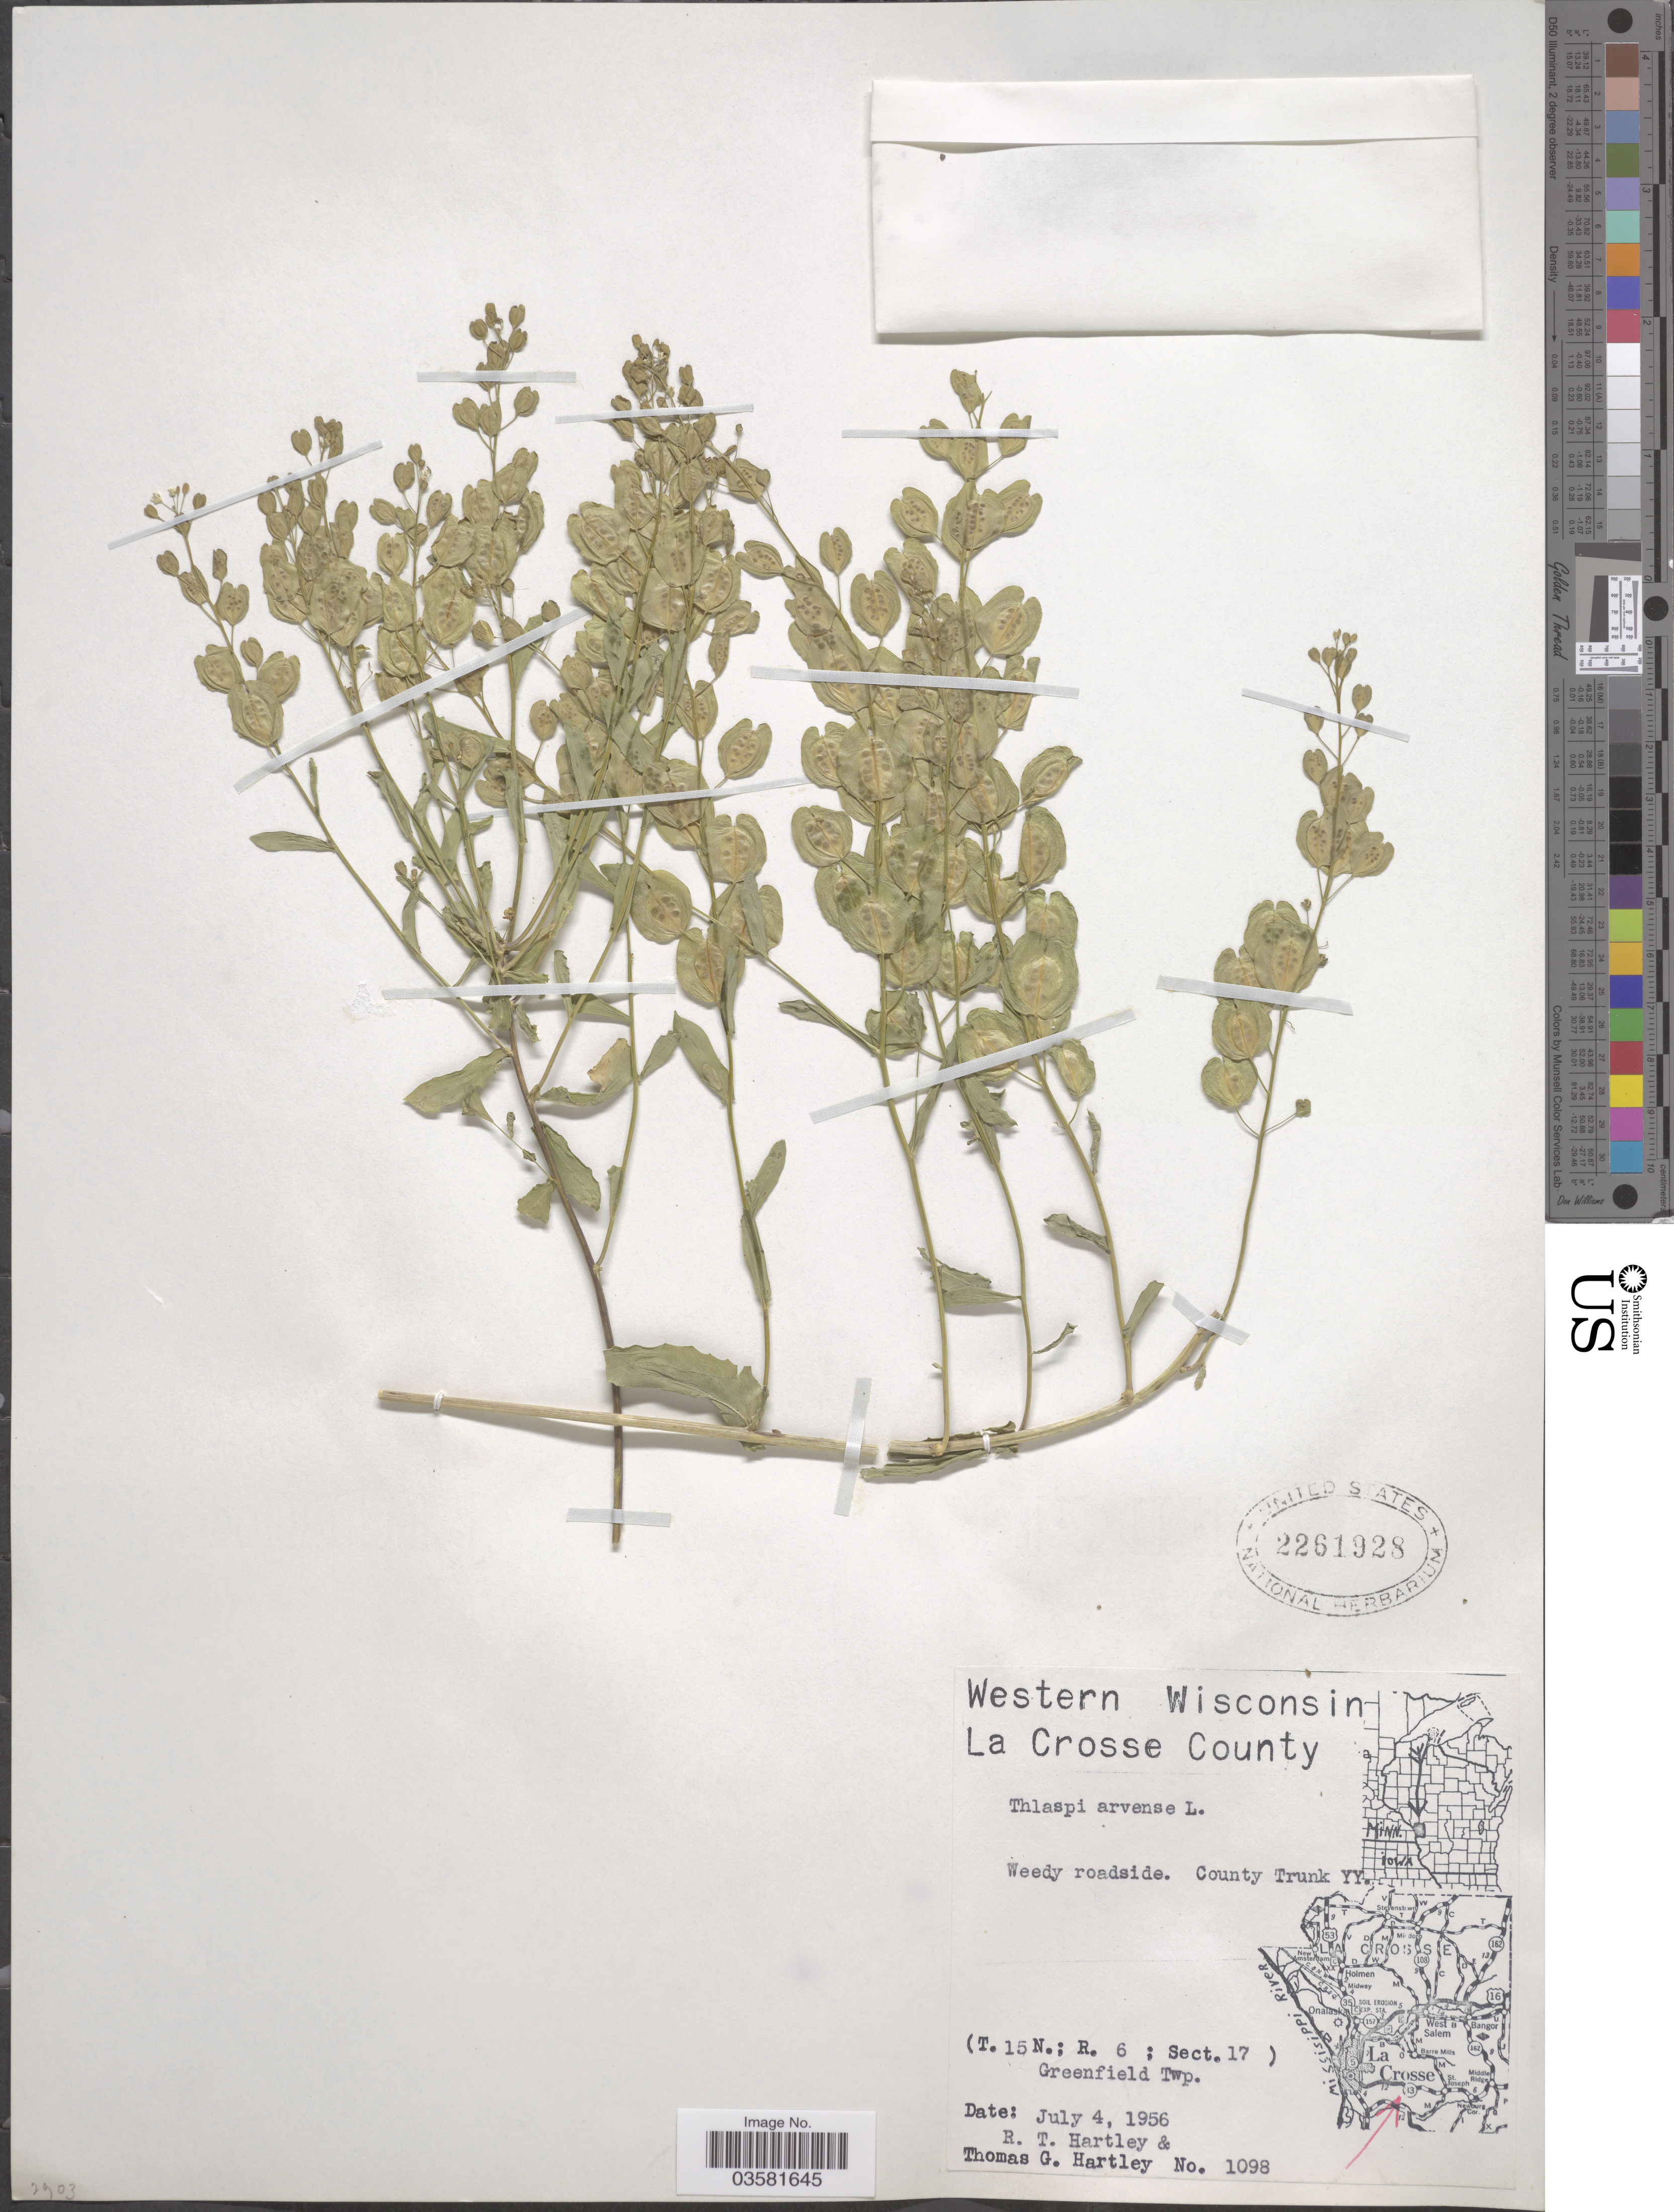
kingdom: Plantae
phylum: Tracheophyta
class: Magnoliopsida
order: Brassicales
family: Brassicaceae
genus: Thlaspi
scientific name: Thlaspi arvense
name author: L.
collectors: R. T. Hartley & T. G. Hartley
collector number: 1098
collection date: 1956-07-04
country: United States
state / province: Wisconsin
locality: Western Wisconsin. La Crosse County. County Trunk YY. (T. 15 N.; R. 6 ; Sect. 17) Greenfield Twp.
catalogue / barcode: US 2261928